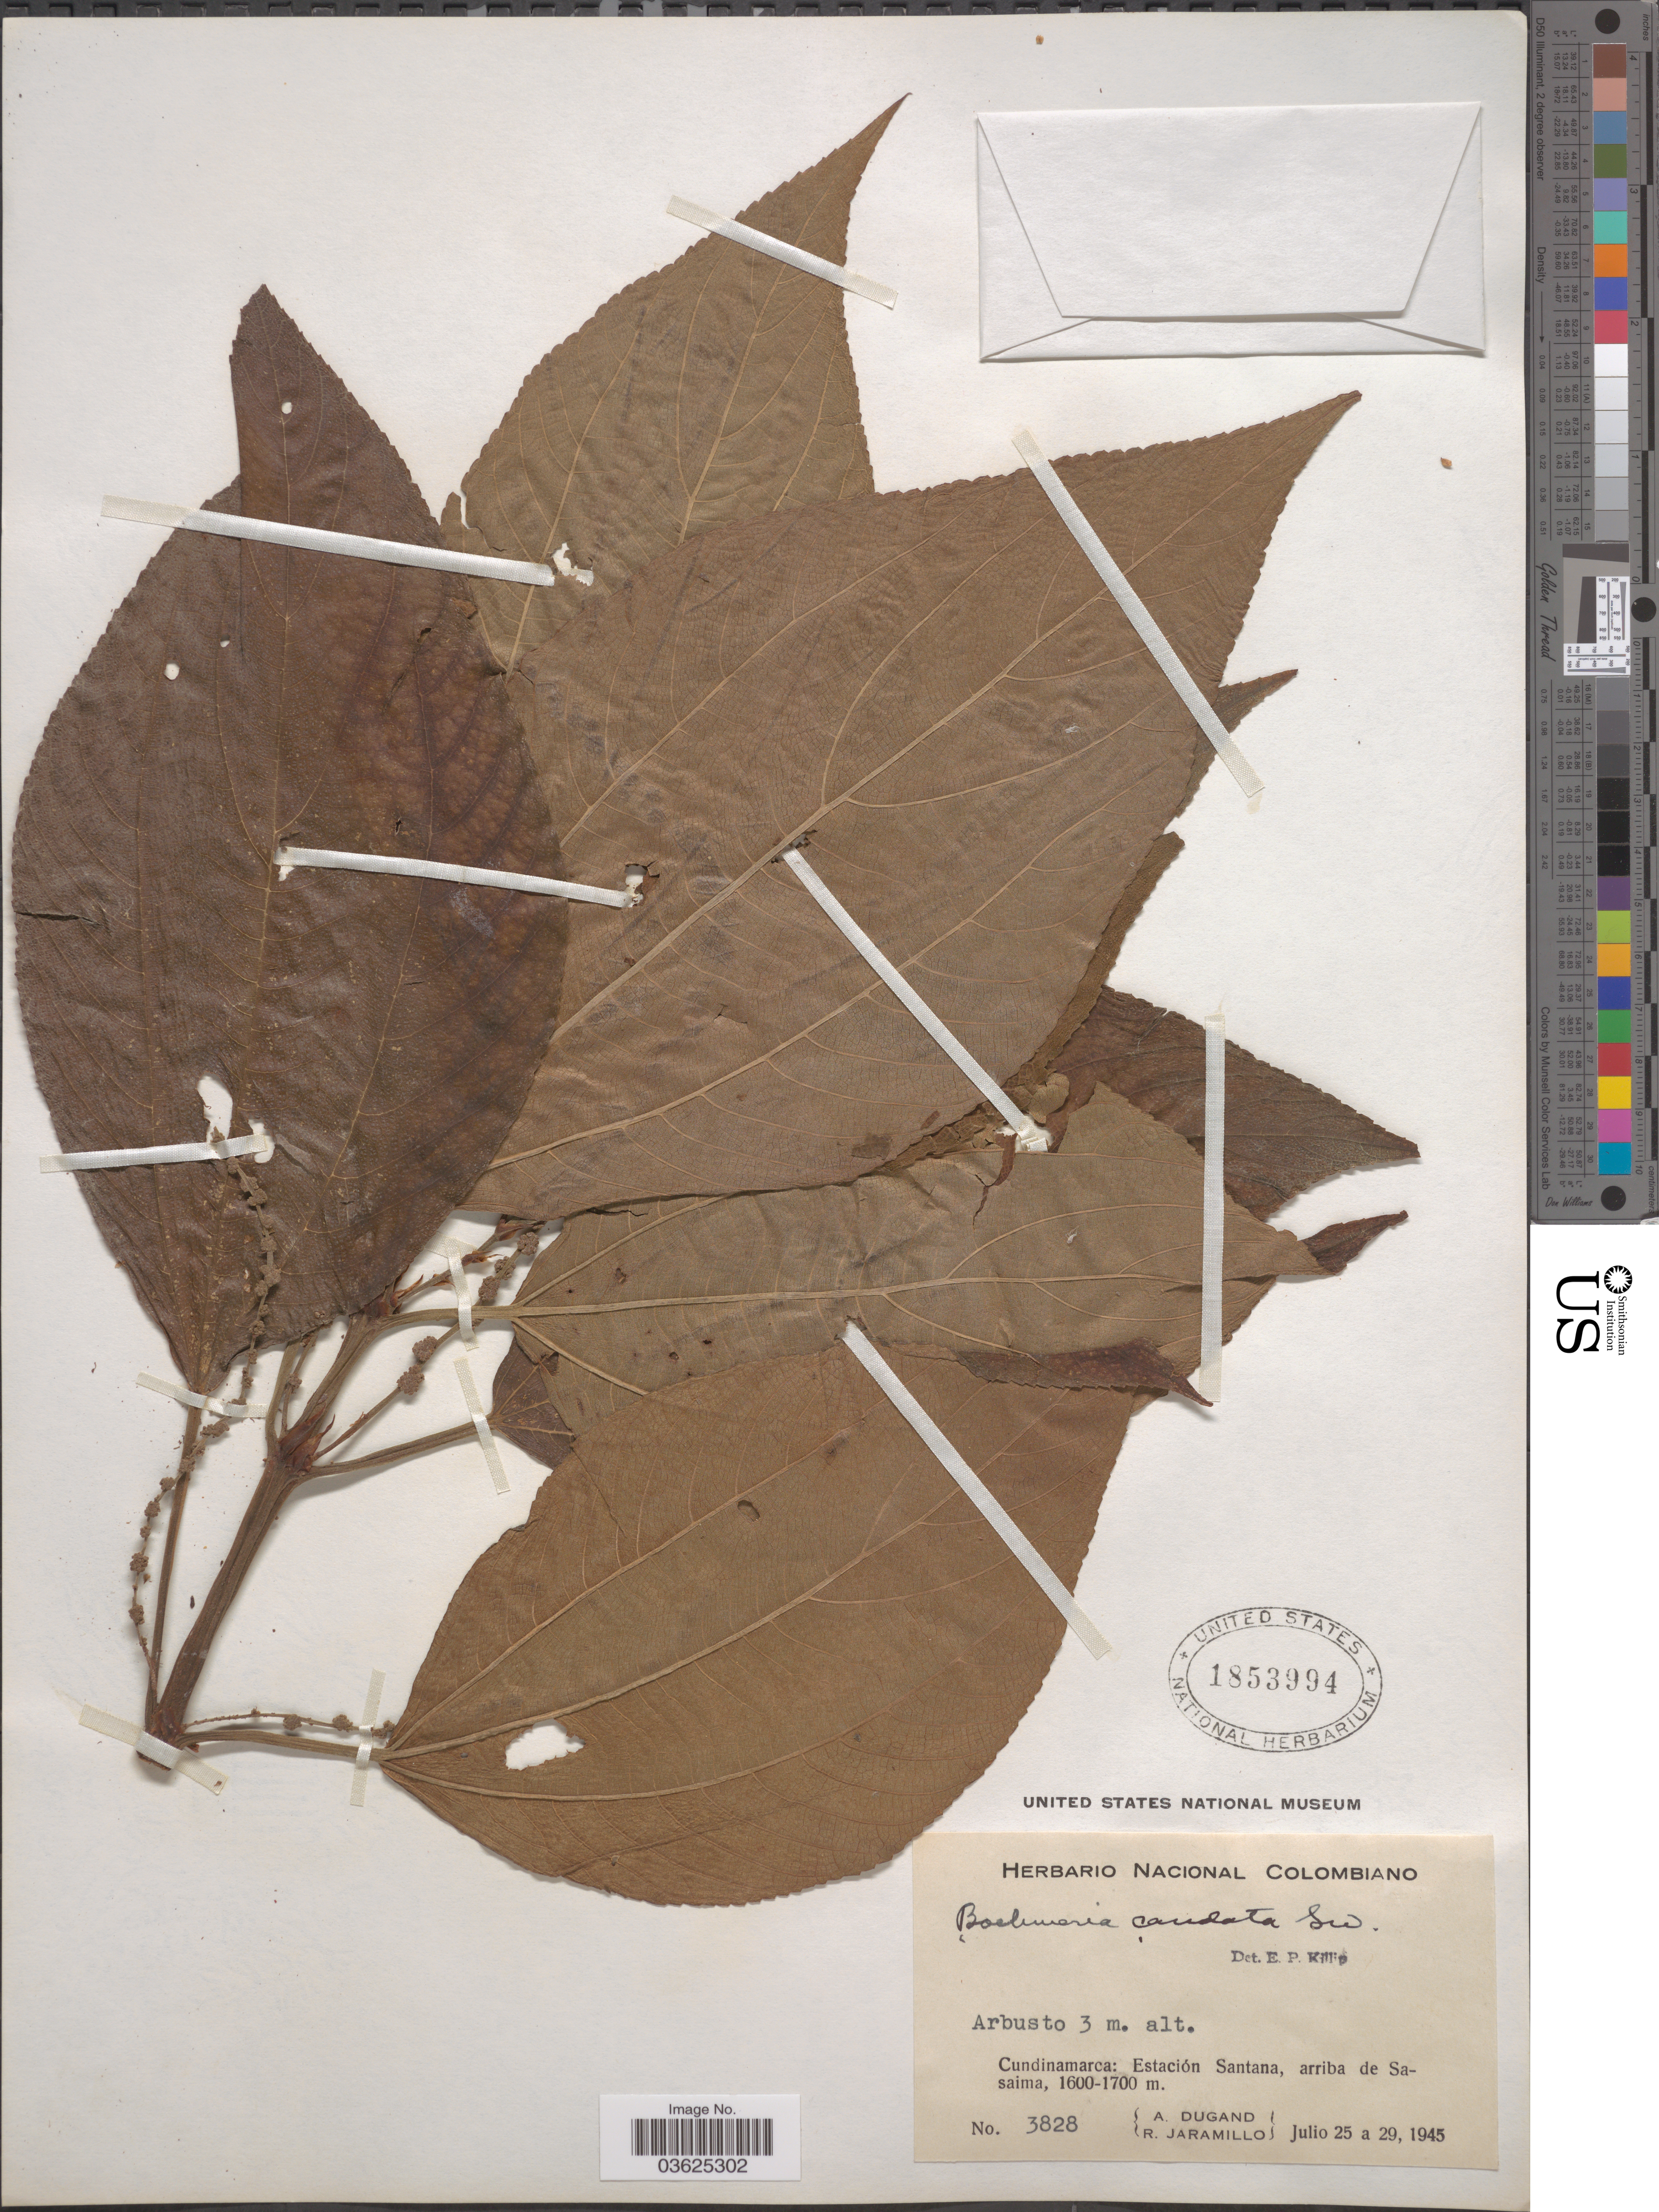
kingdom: Plantae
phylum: Tracheophyta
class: Magnoliopsida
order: Rosales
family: Urticaceae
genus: Boehmeria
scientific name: Boehmeria caudata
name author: Sw.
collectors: A. Dugand & R. Jaramillo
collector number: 3828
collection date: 1945-07-25/1945-07-29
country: Colombia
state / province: Cundinamarca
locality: Estación Santana, arriba de Sasaima.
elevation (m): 1600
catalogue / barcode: US 1853994